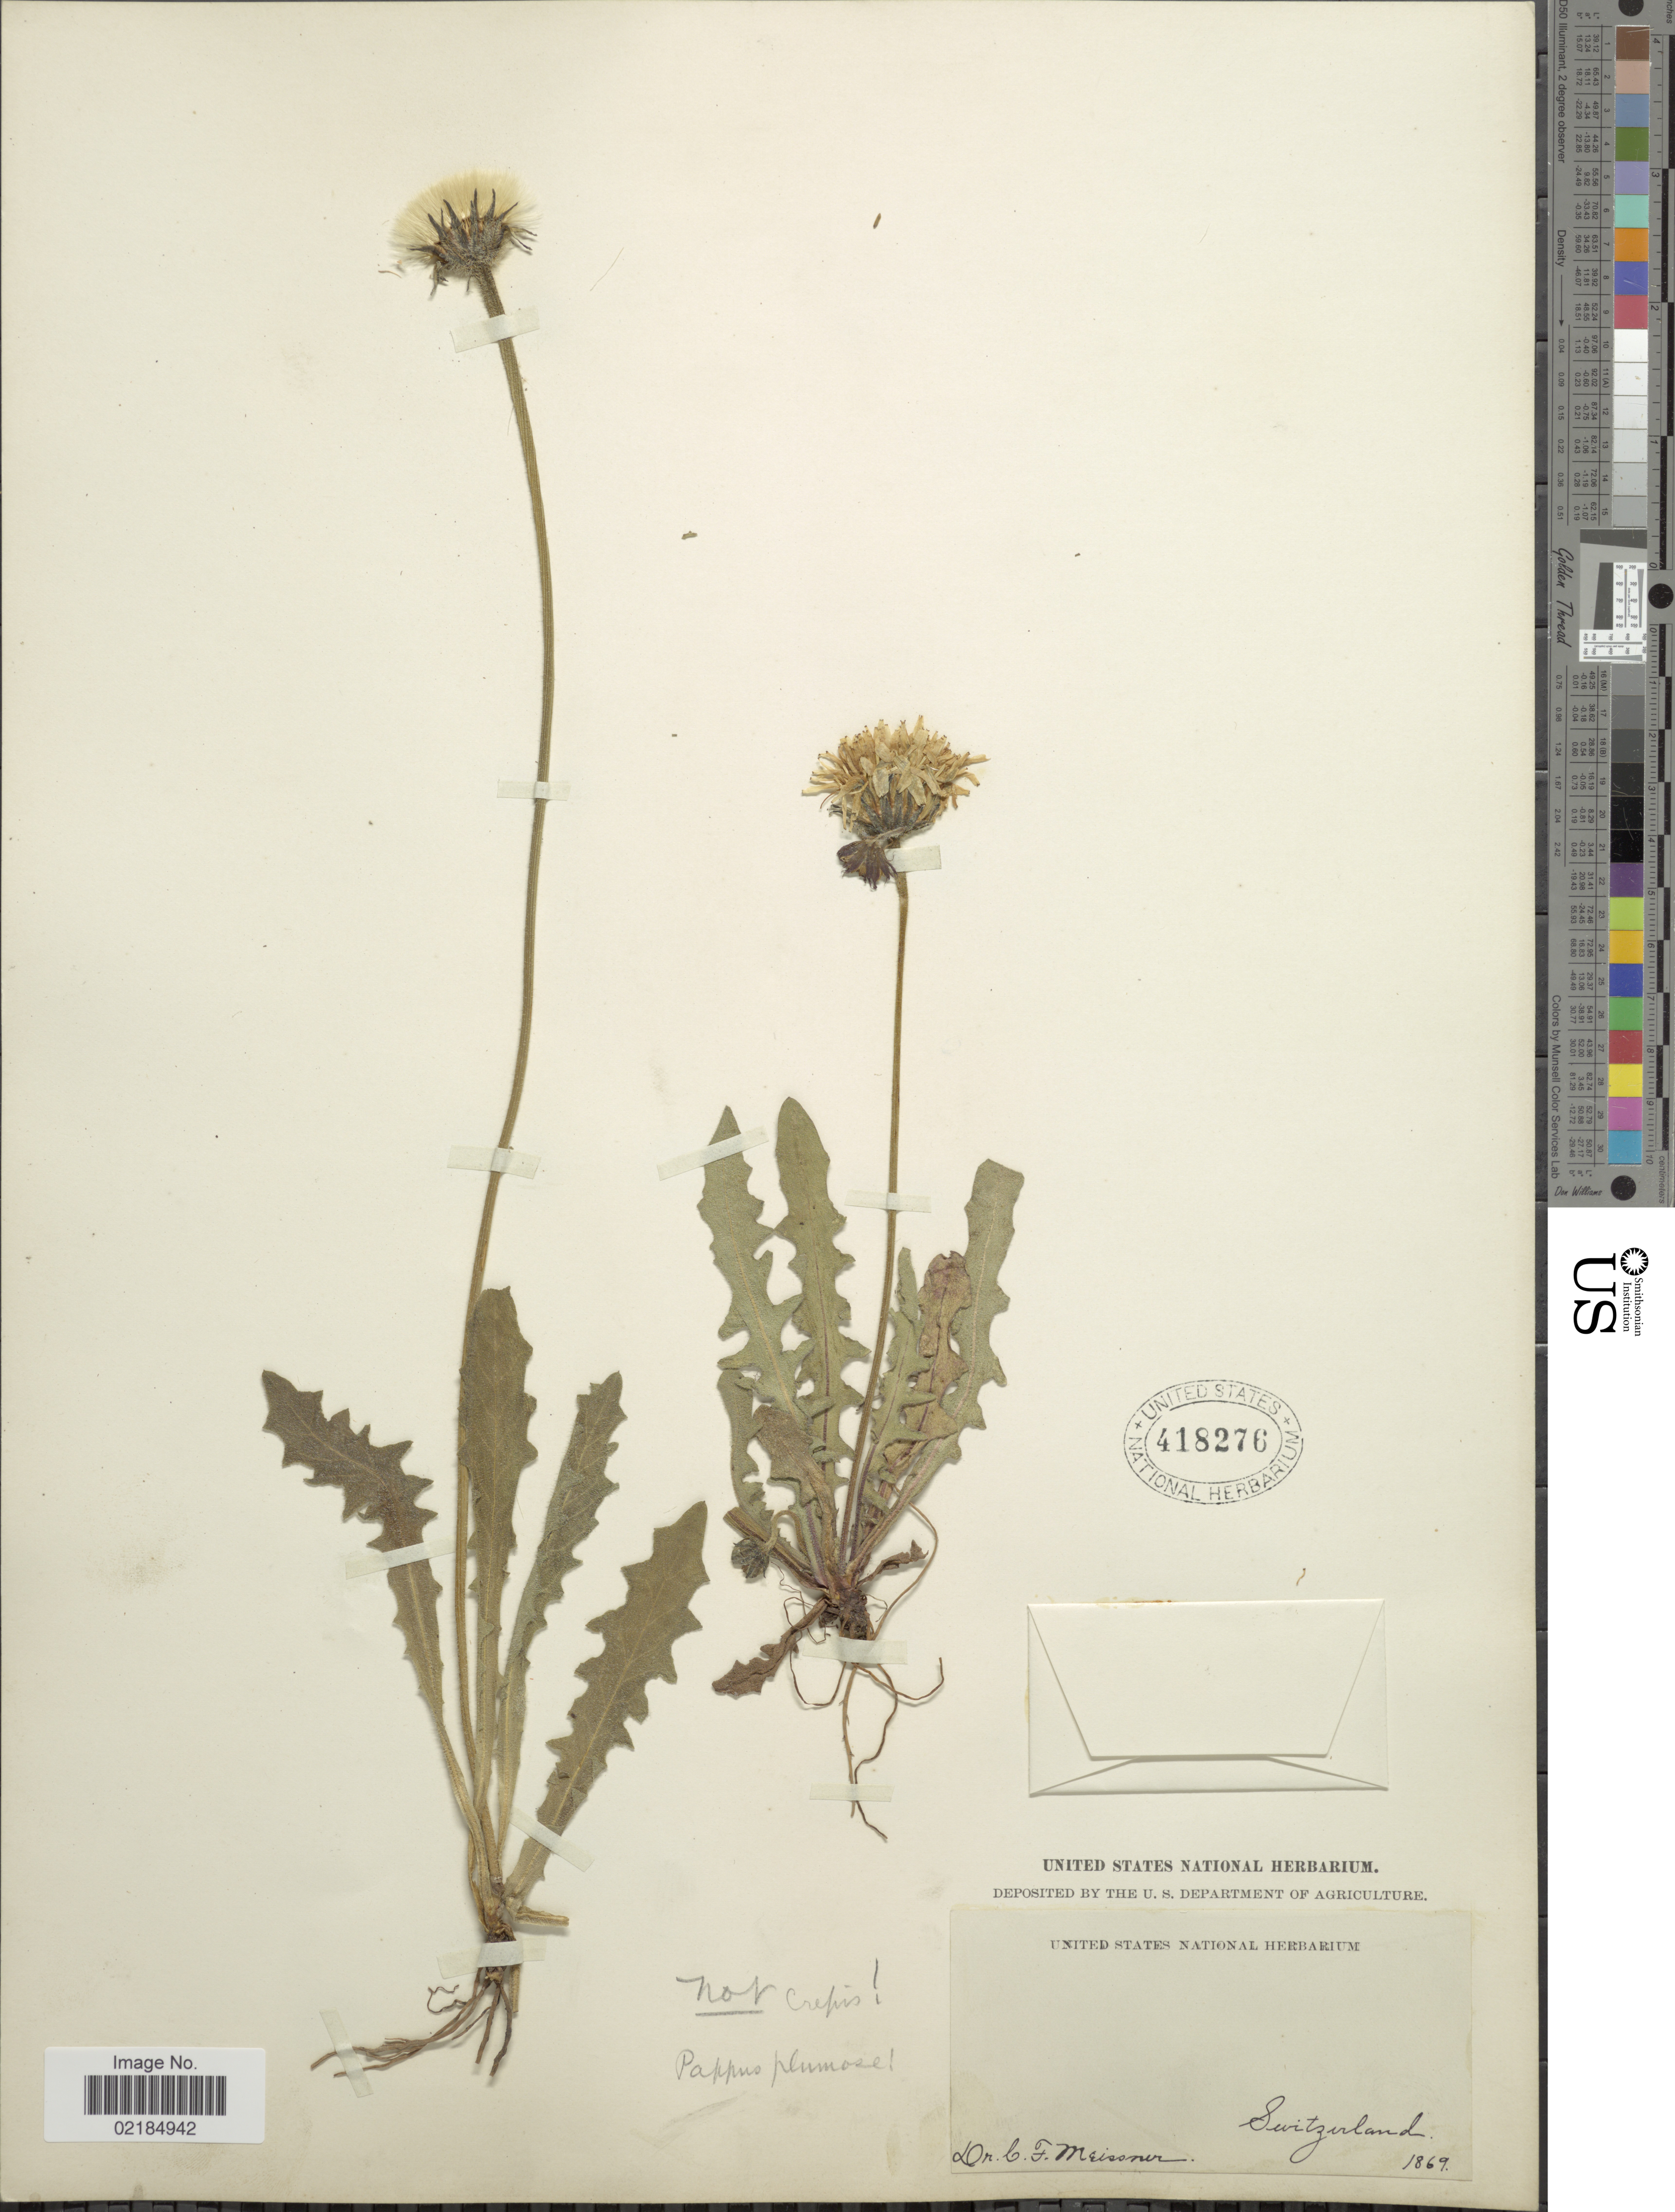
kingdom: Plantae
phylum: Tracheophyta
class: Magnoliopsida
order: Asterales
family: Asteraceae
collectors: C. F. W. Meissner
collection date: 1869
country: Switzerland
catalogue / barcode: US 418276